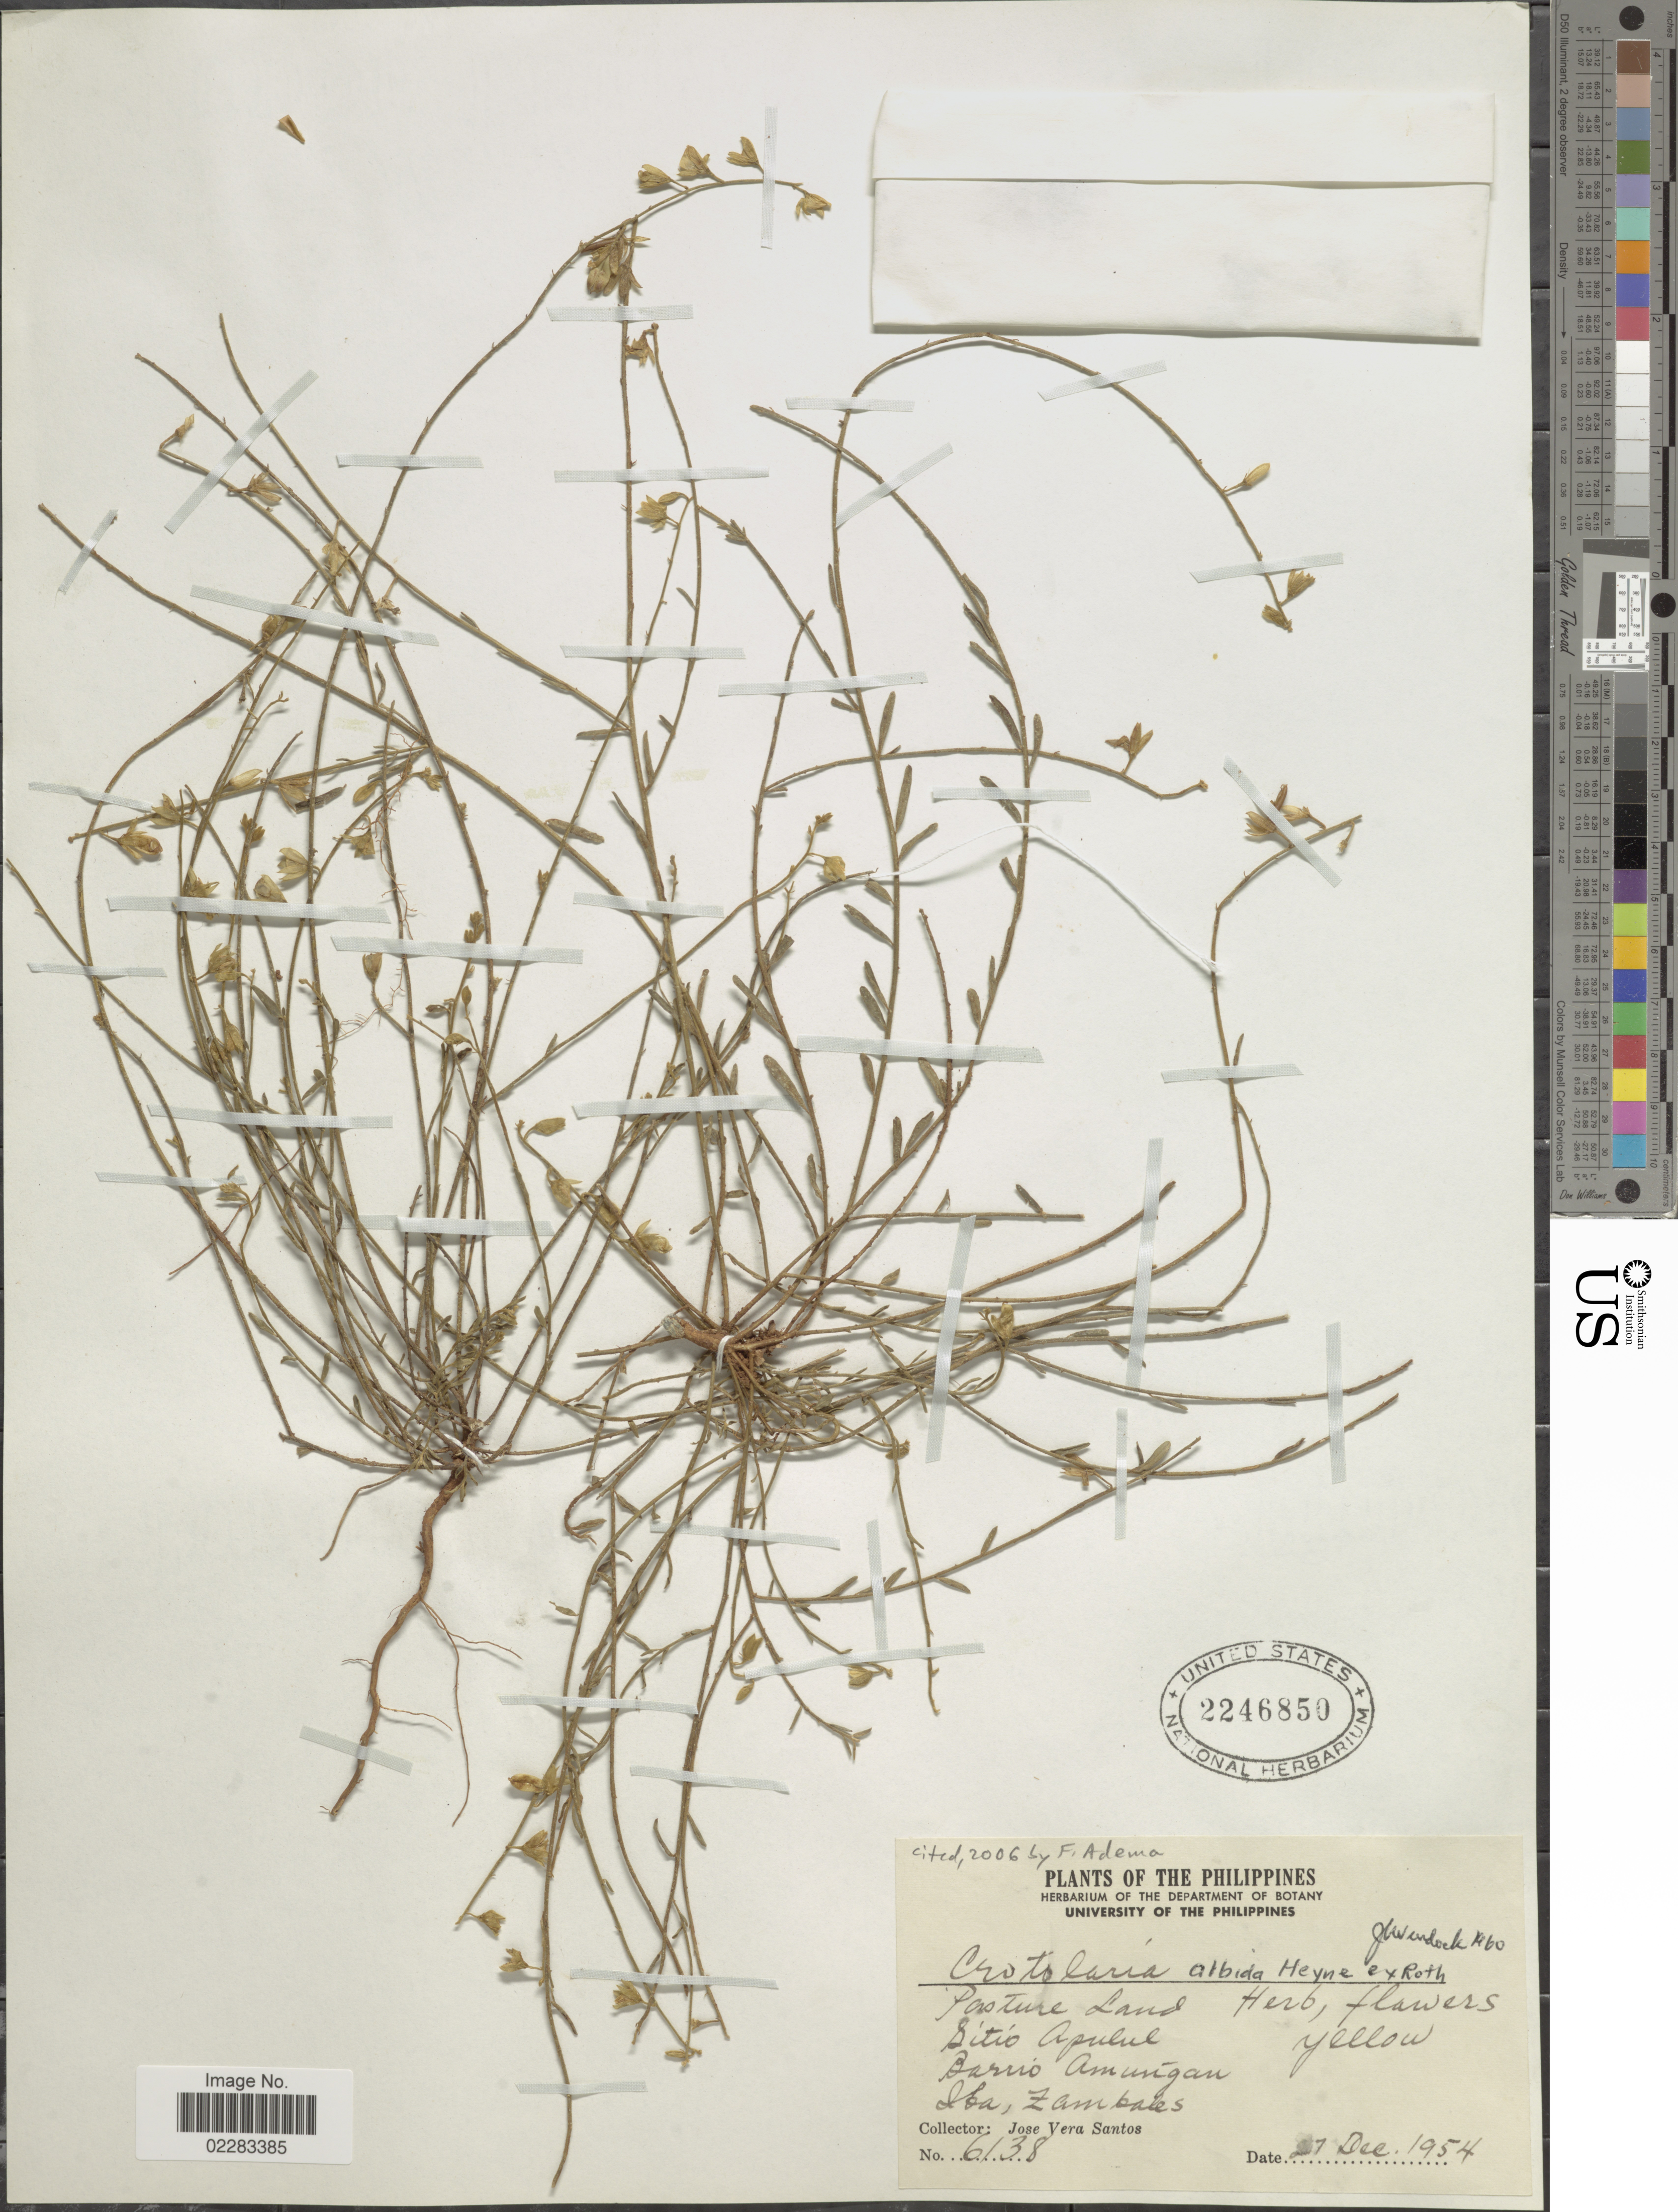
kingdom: Plantae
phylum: Tracheophyta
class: Magnoliopsida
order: Fabales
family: Fabaceae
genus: Crotalaria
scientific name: Crotalaria albida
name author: B. Heyne ex Roth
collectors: J. V. Santos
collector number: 6138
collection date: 1954-12-27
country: Philippines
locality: Pasture Land, Sitio Apulul, Barrio Amurigan, Iba, Zambales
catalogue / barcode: US 2246850